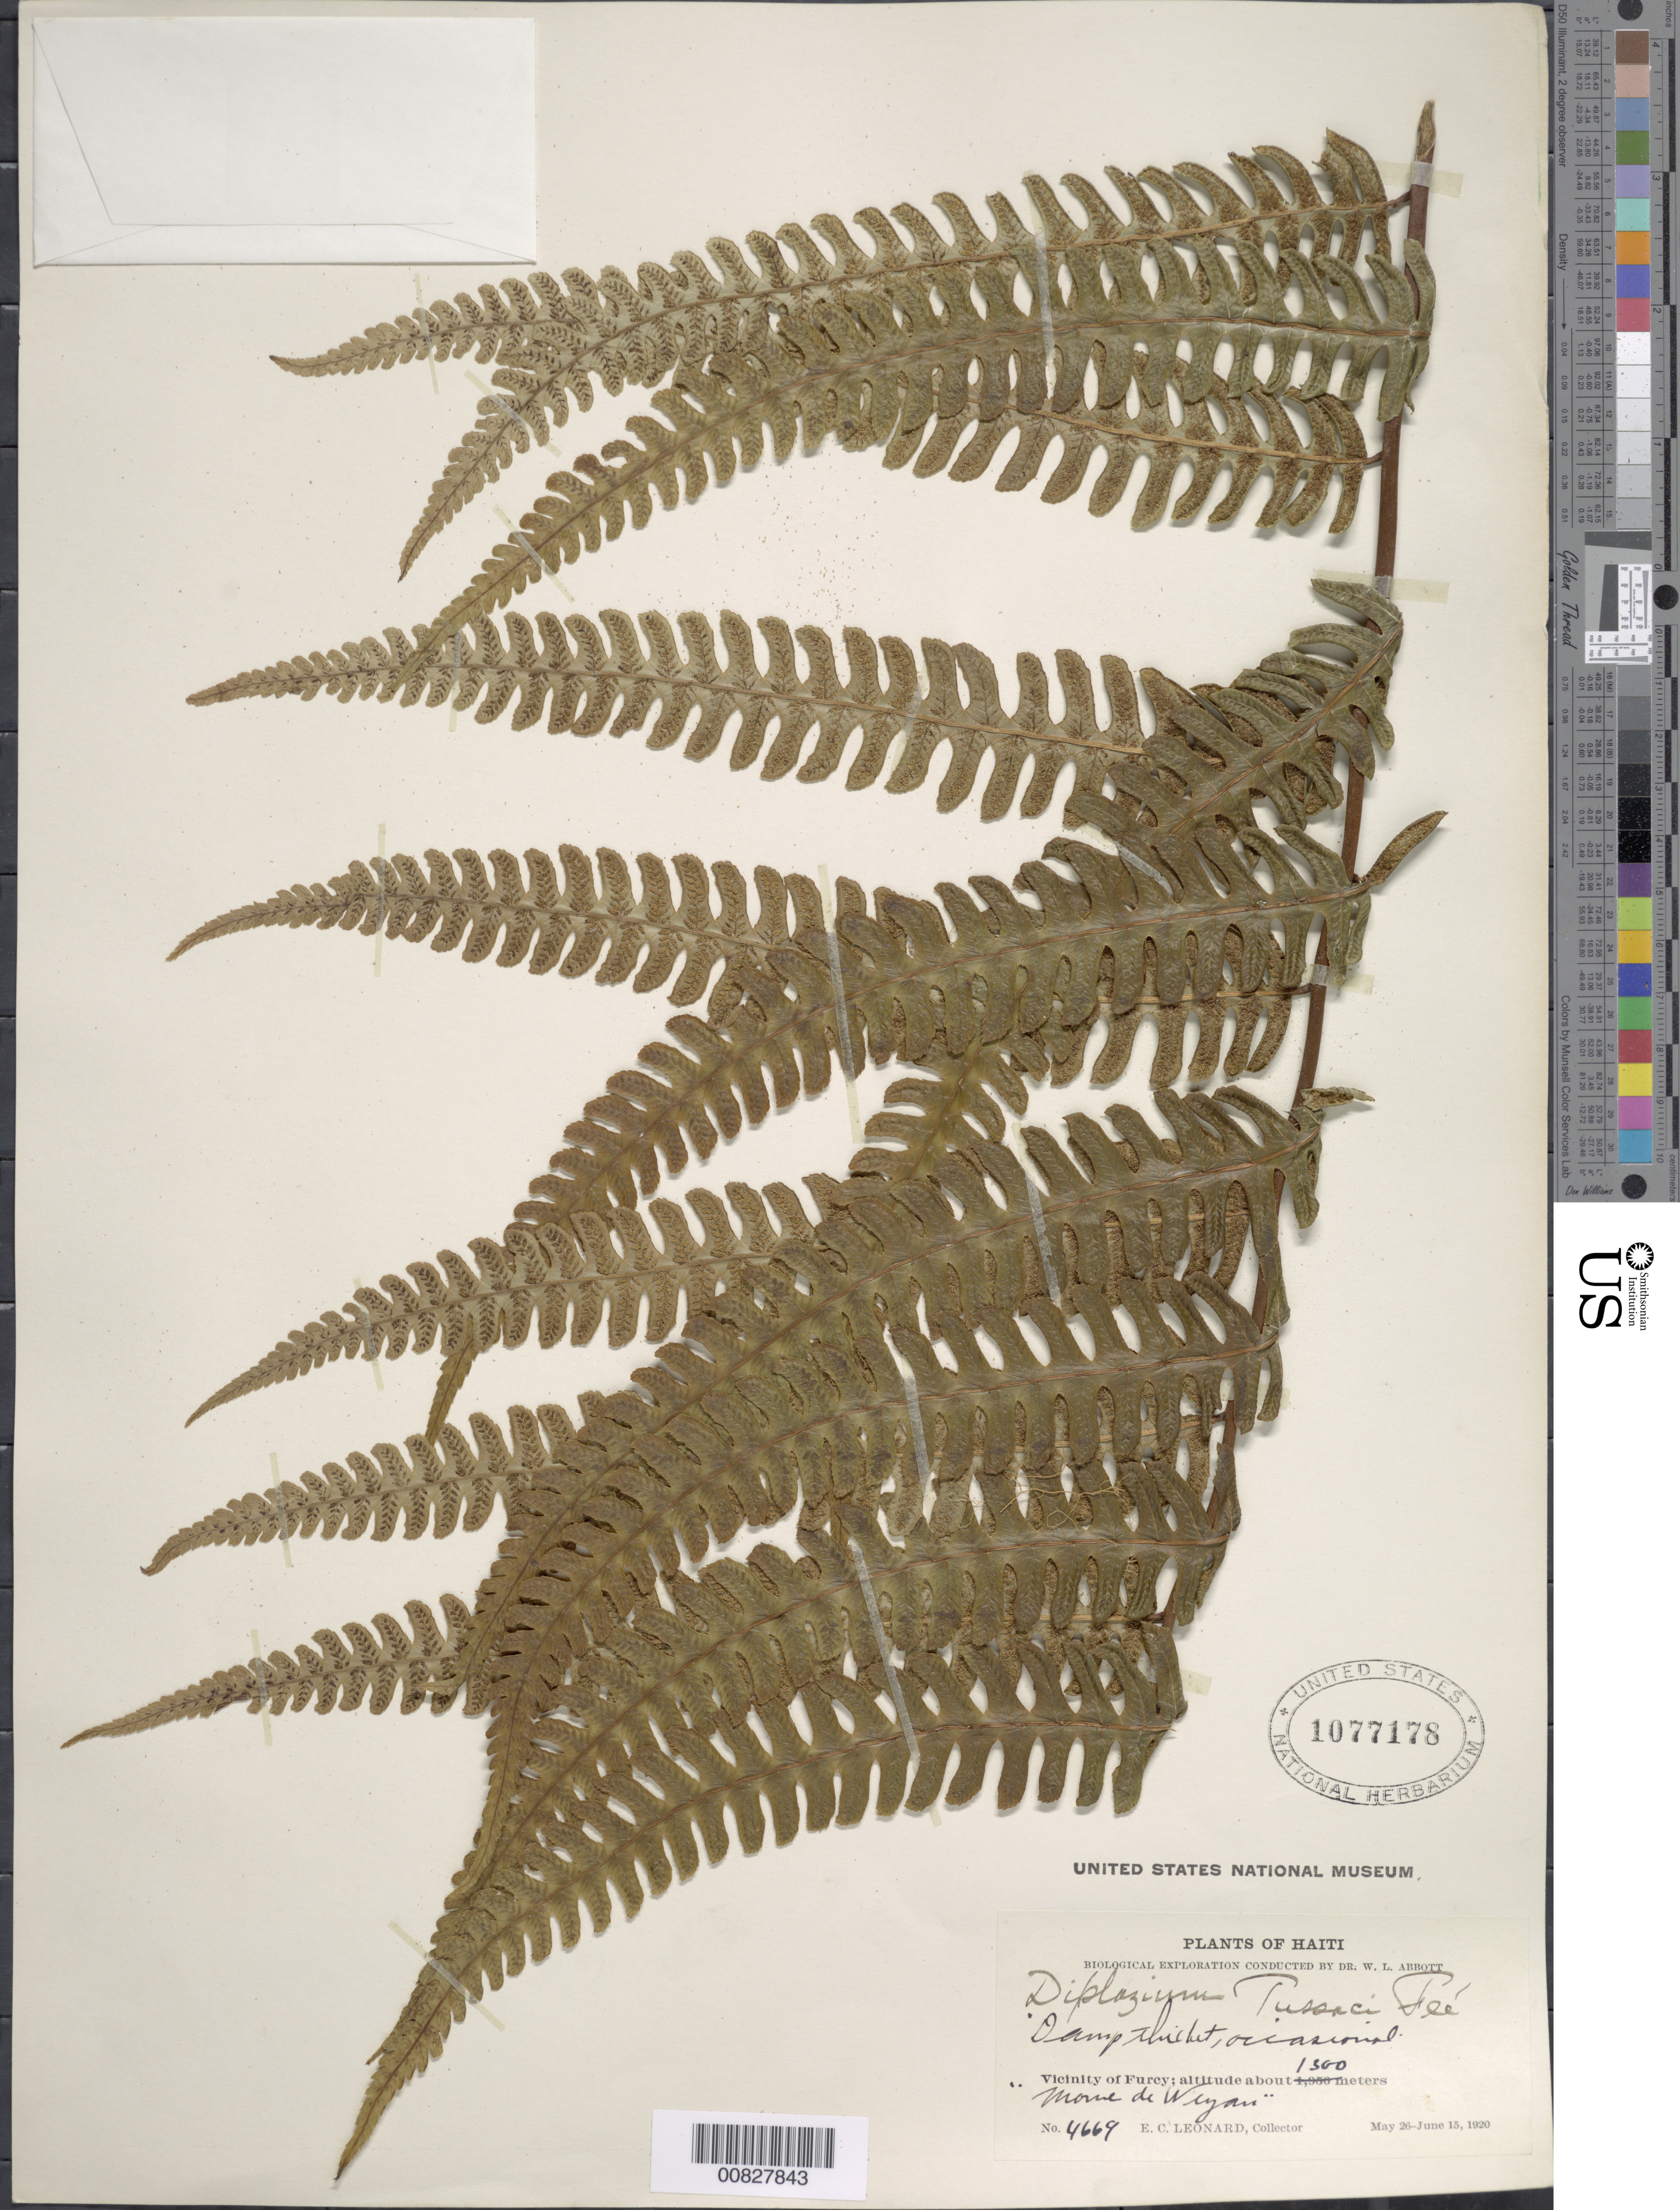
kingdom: Plantae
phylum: Tracheophyta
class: Polypodiopsida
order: Polypodiales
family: Athyriaceae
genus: Diplazium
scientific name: Diplazium tussacii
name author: Fée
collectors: E. C. Leonard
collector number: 4669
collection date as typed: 26 May 1920 to 15 Jun 1920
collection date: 1920-05-26/1920-06-15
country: Haiti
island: Hispaniola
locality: Furcy vicinity, Morne de Weyan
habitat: Damp thicket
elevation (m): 1300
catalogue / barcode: US 1077178